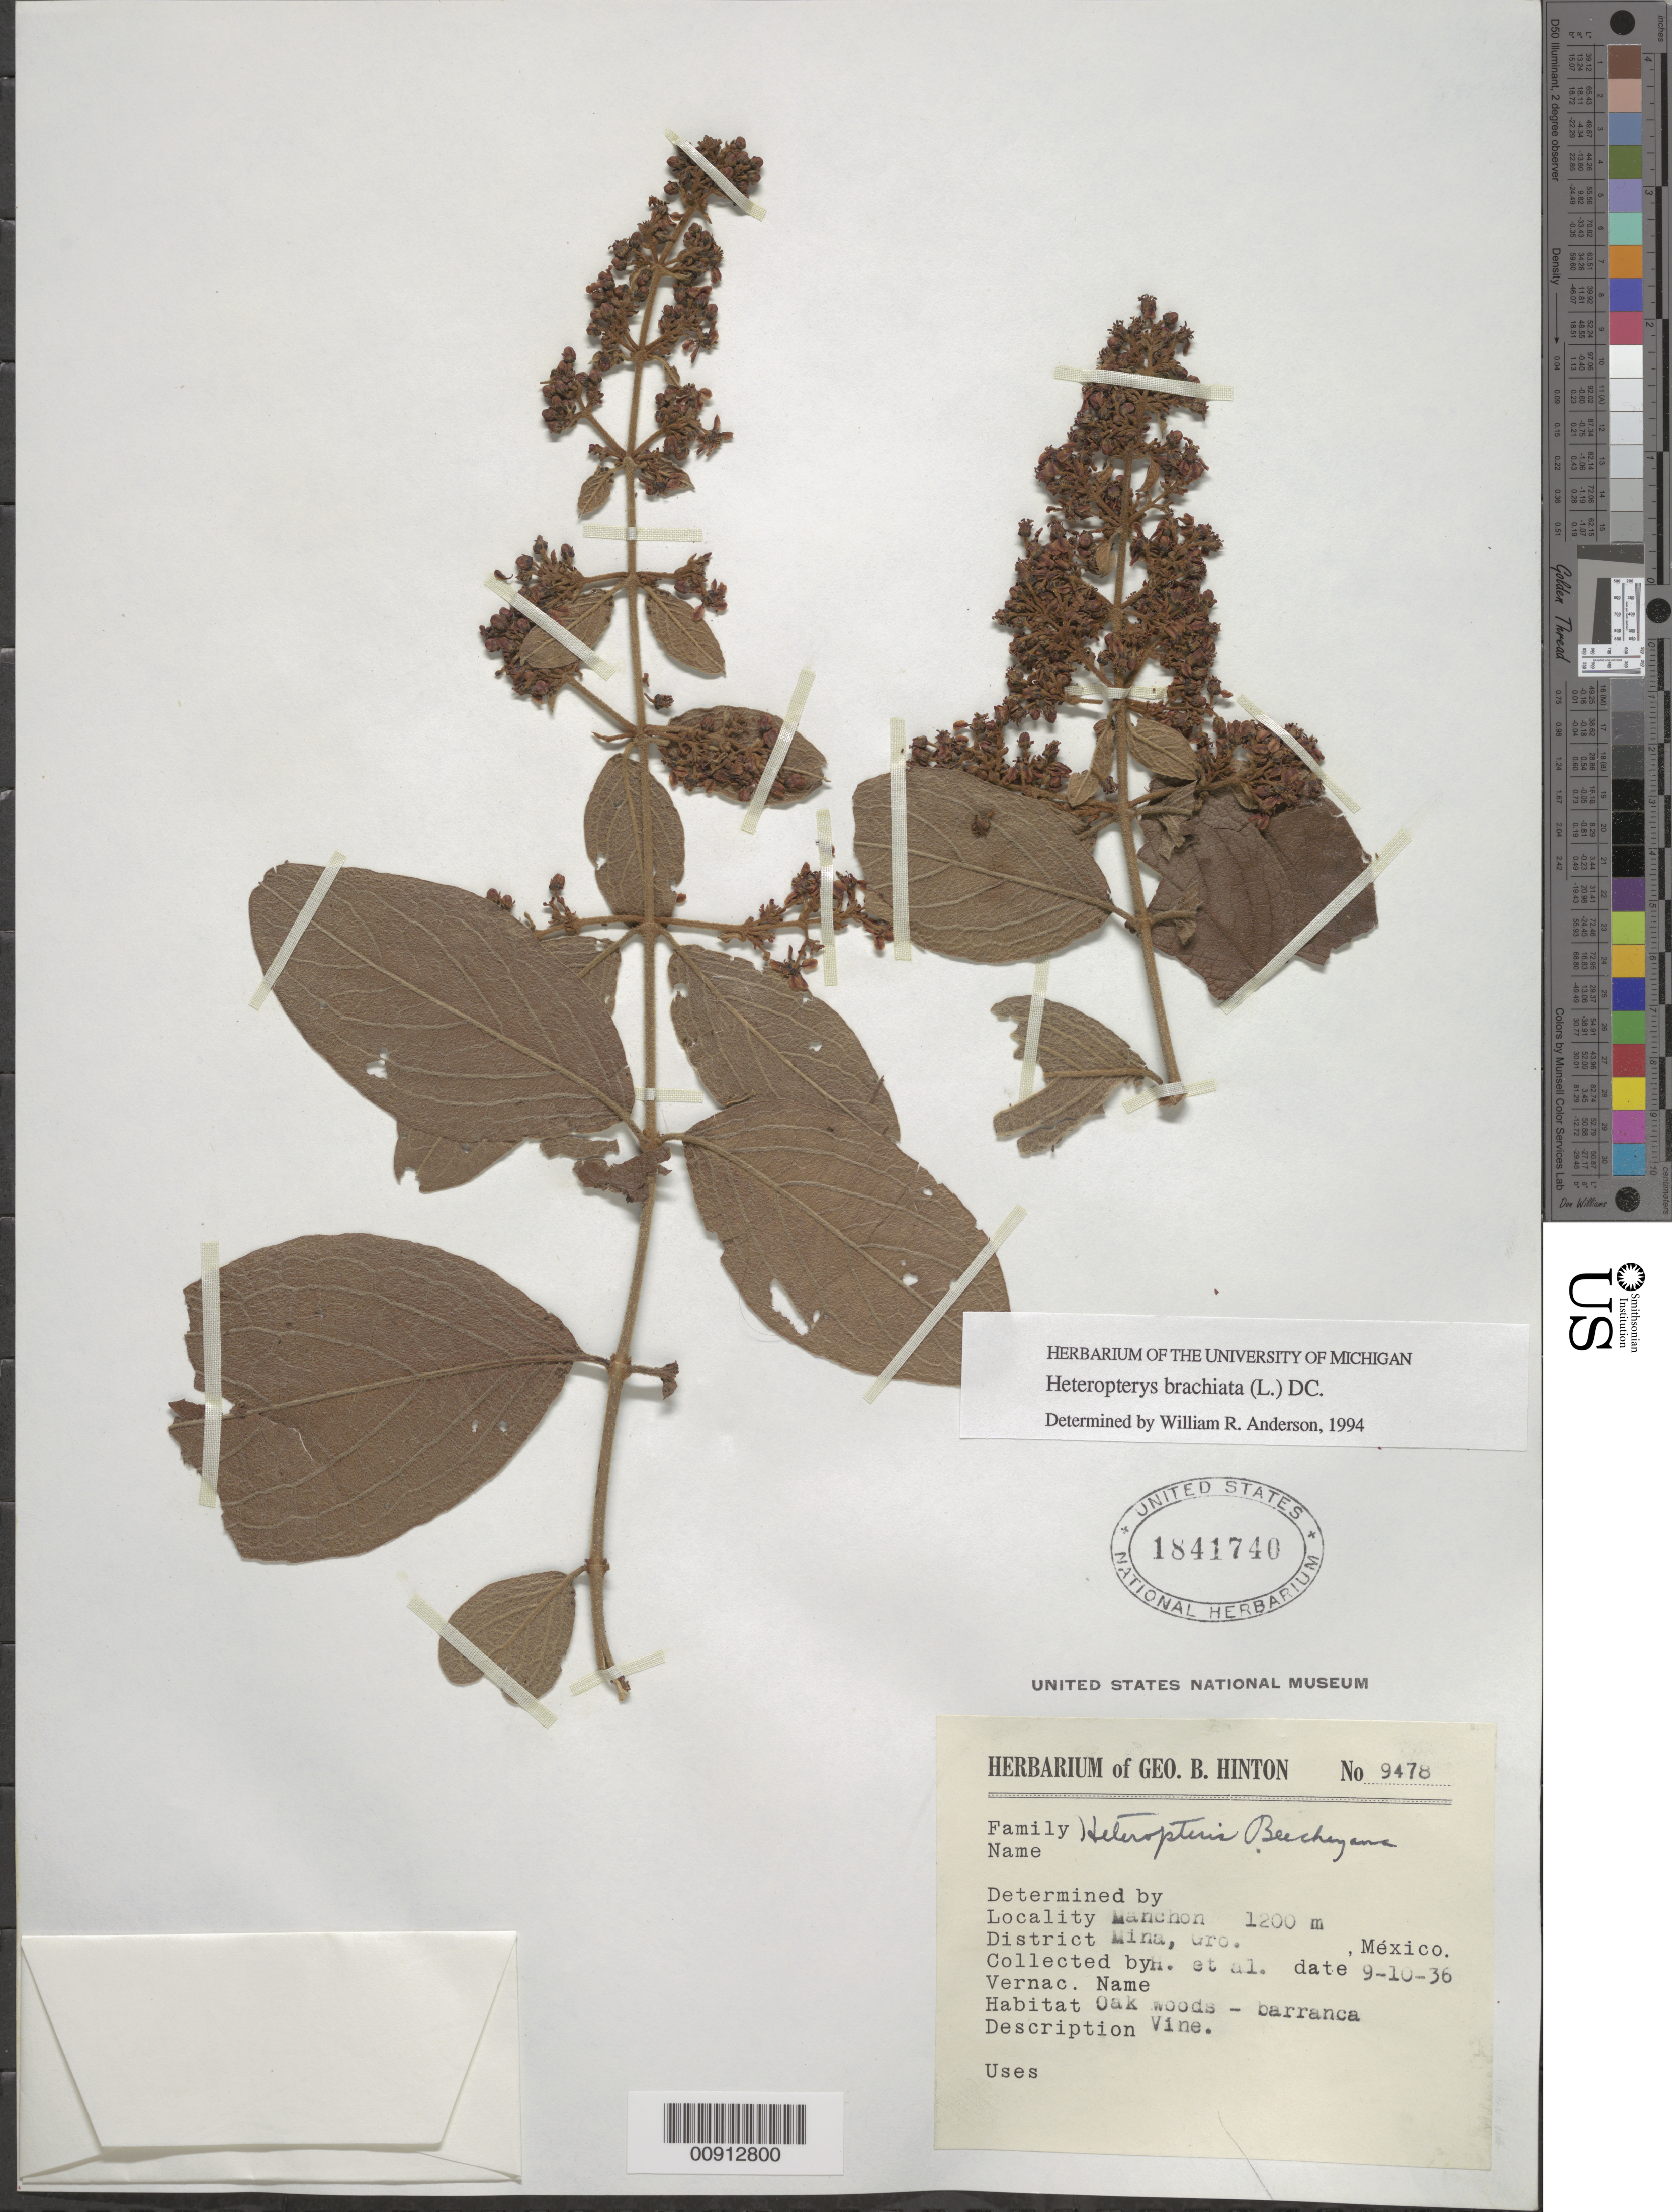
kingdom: Plantae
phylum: Tracheophyta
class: Magnoliopsida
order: Malpighiales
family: Malpighiaceae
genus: Heteropterys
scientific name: Heteropterys brachiata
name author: (L.) DC.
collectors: G. B. Hinton & et al.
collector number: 9478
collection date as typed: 10 Sep 1936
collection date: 1936-09-10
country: Mexico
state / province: Guerrero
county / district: Mina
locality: Manchon, District Mina, Guerrero.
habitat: Oak woods - barranca.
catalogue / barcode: US 1841740